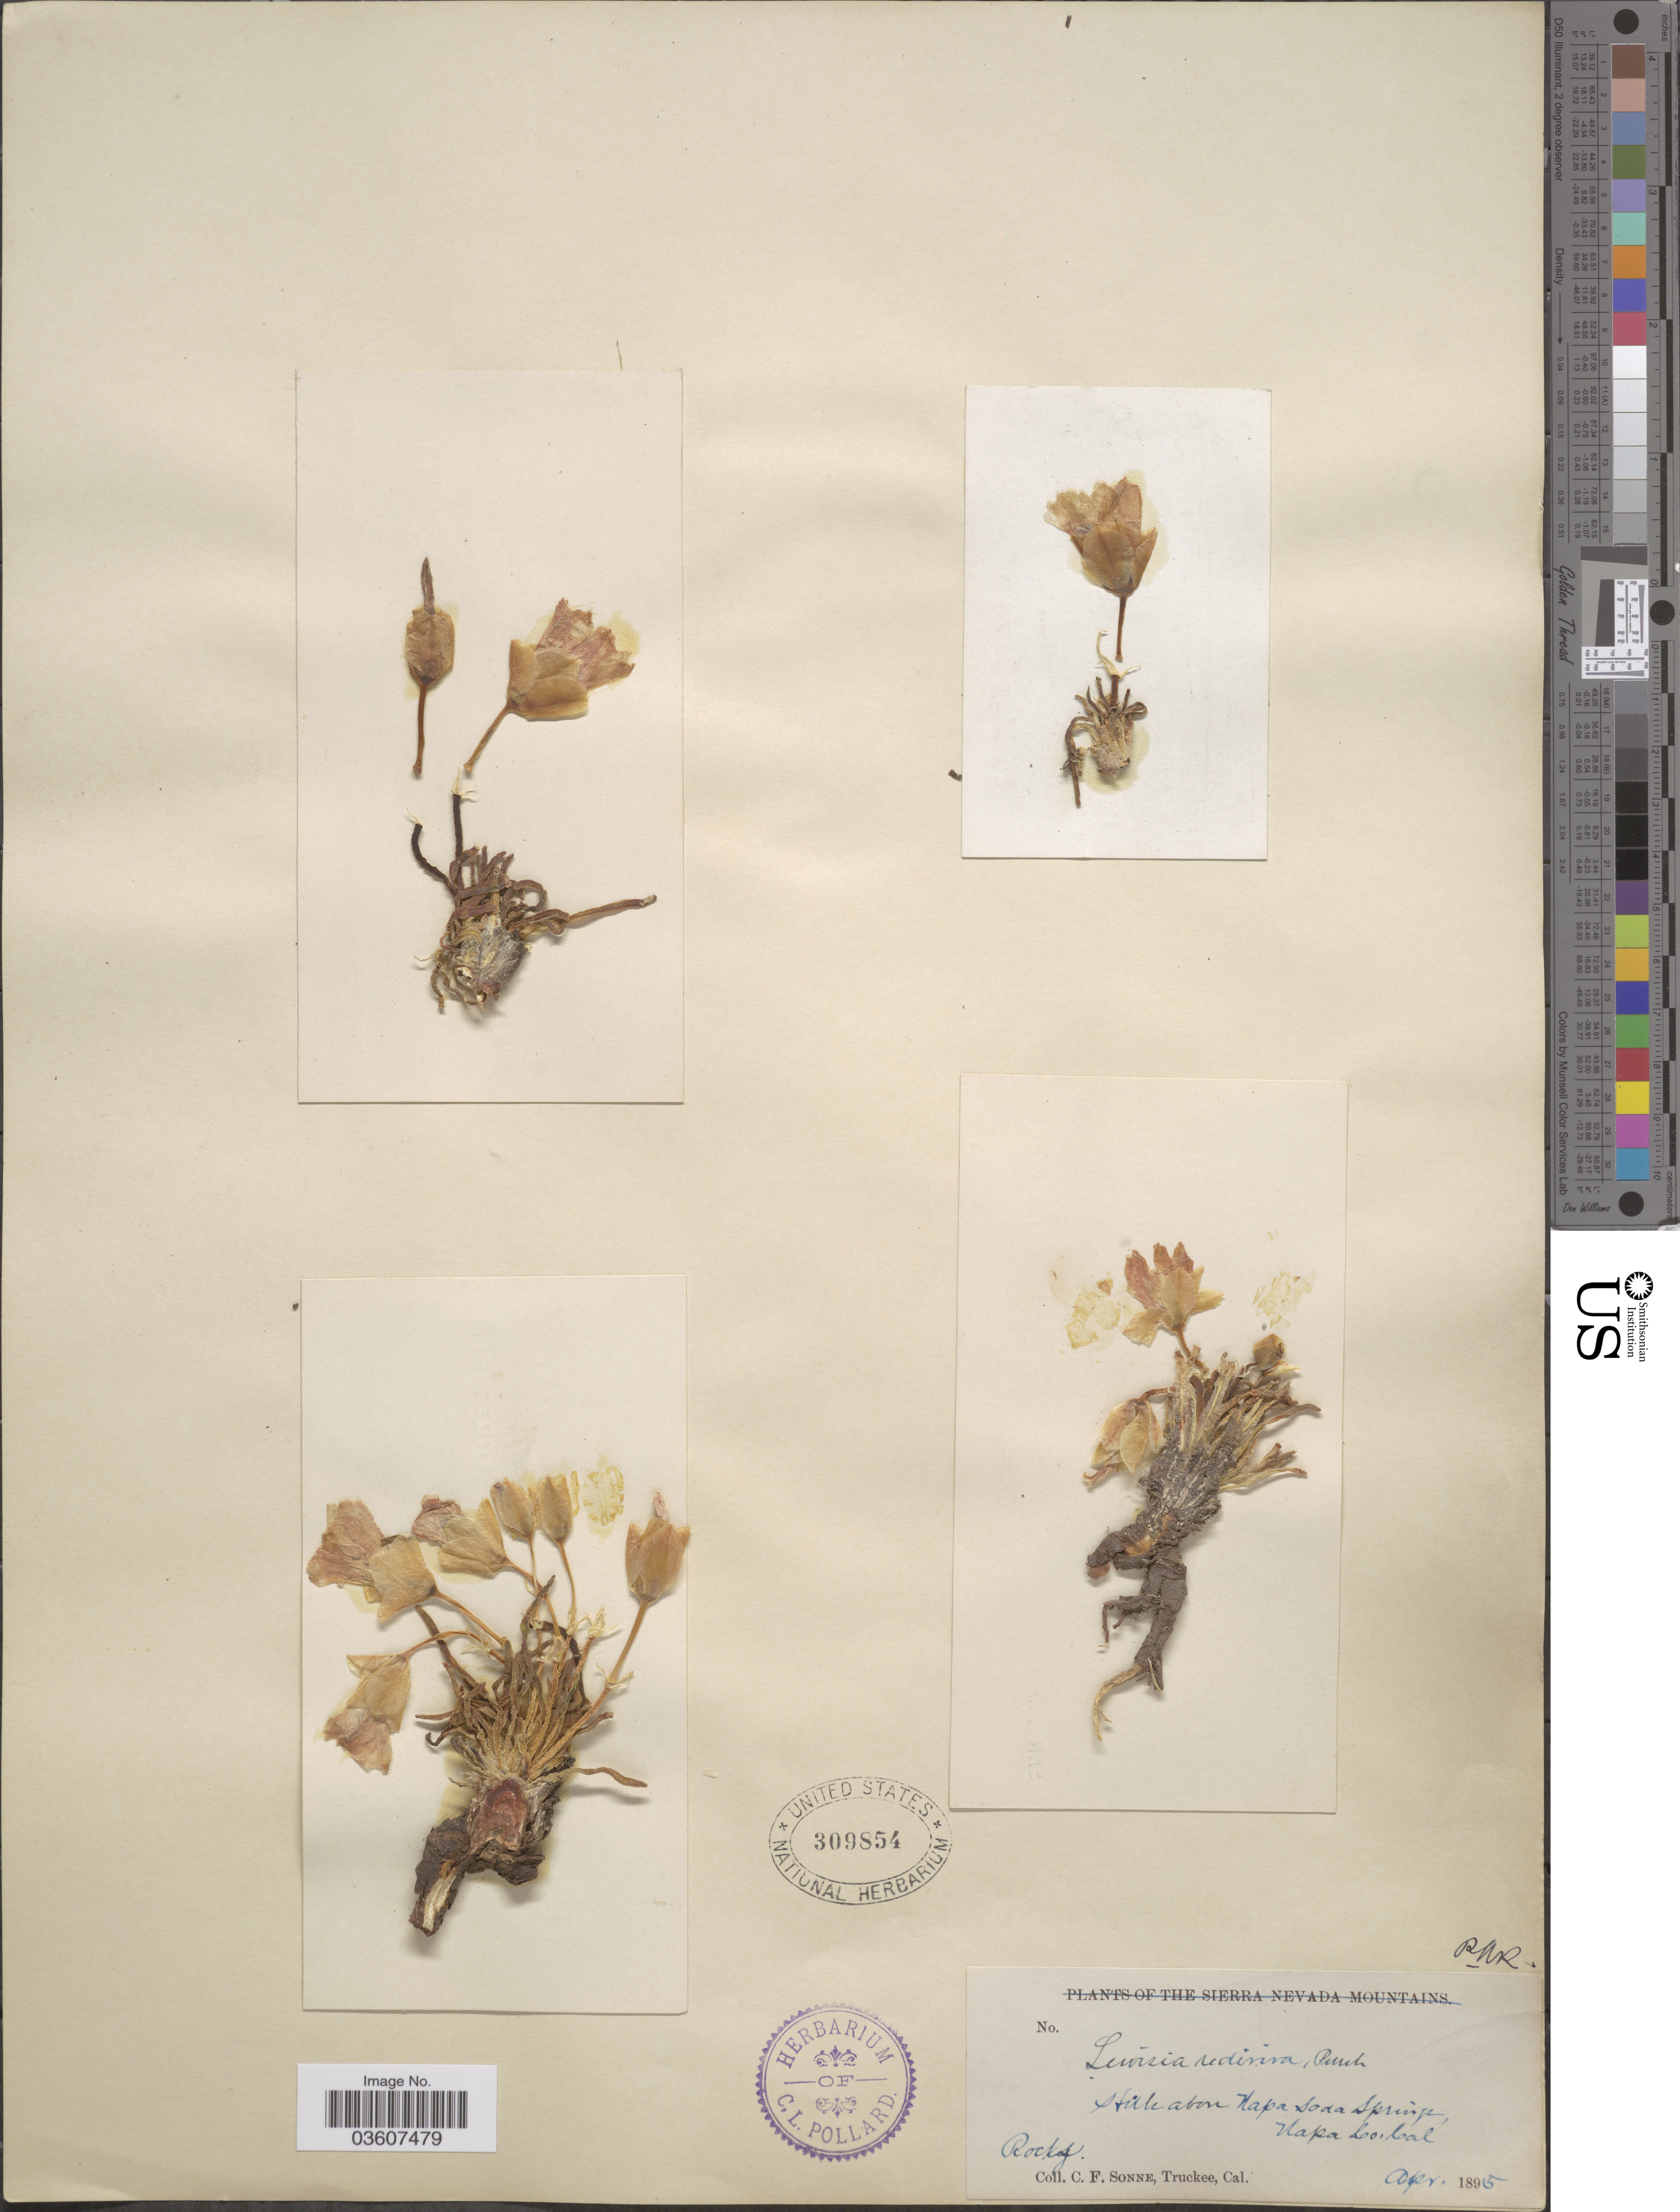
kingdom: Plantae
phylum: Tracheophyta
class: Magnoliopsida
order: Caryophyllales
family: Montiaceae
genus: Lewisia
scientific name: Lewisia rediviva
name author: Pursh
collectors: C. Sonne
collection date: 1895-04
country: United States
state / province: California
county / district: Napa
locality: Hills above Napa Soda Springs, Napa Co.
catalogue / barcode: US 309854